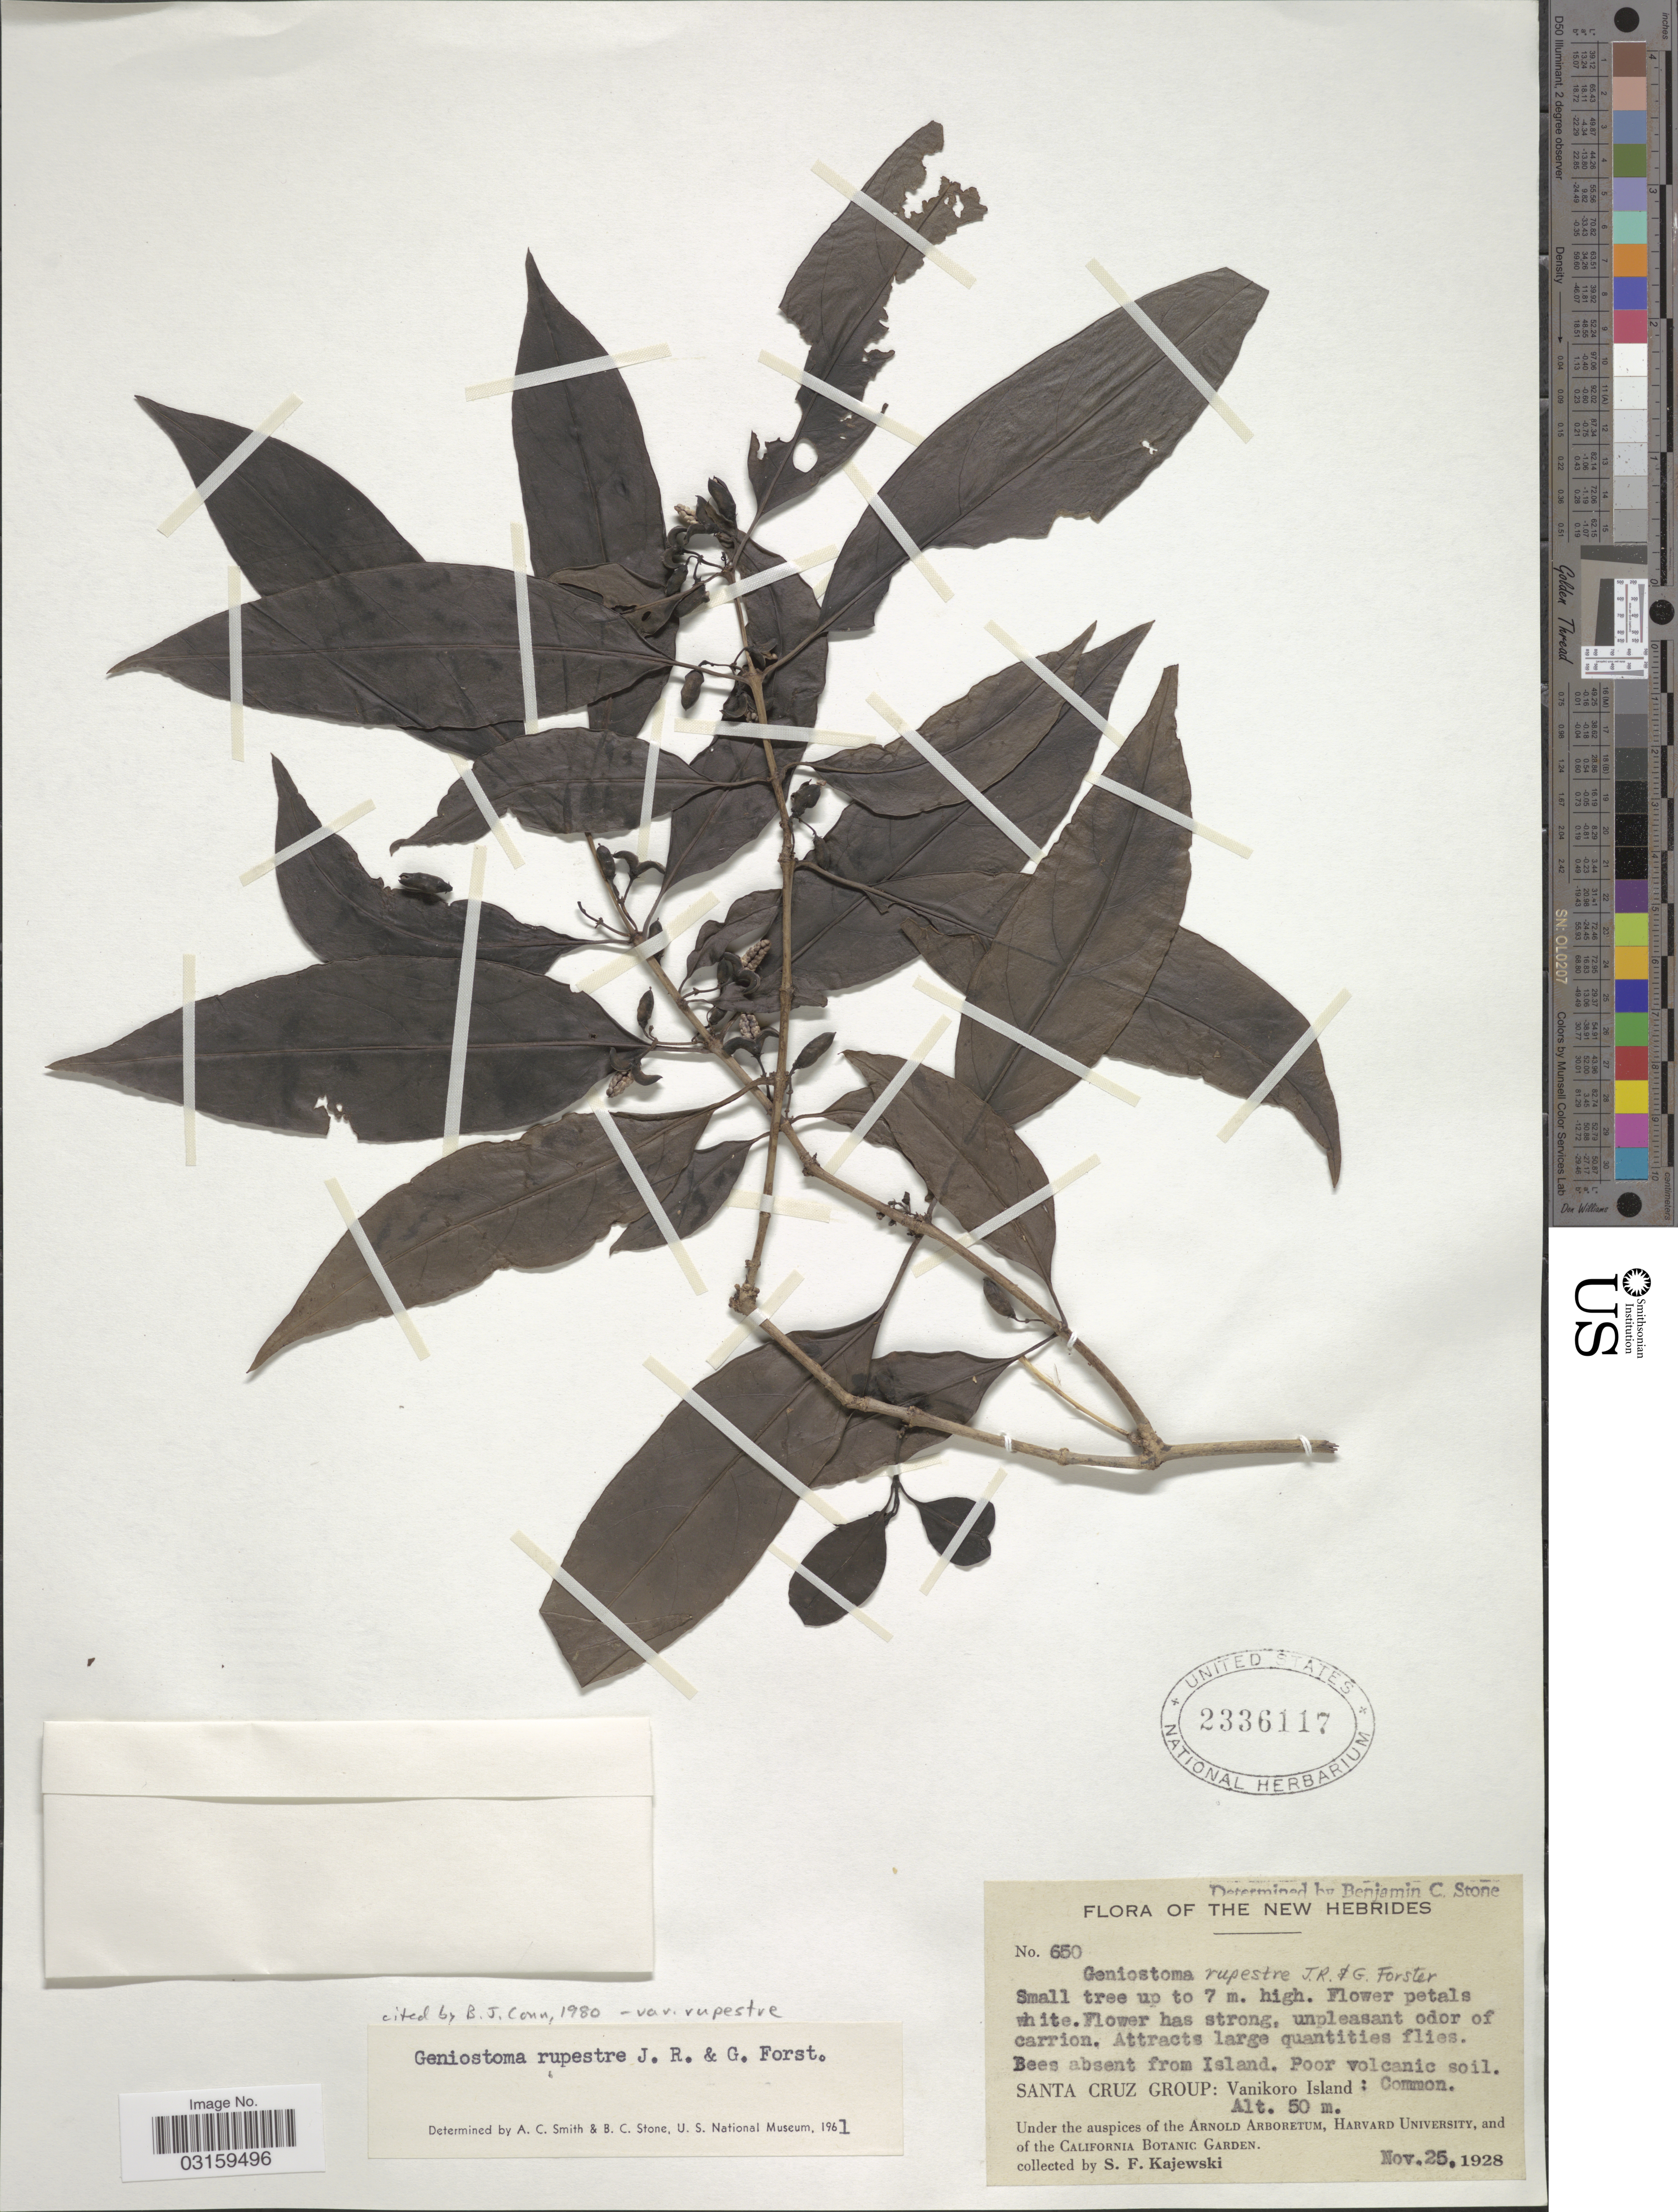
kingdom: Plantae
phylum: Tracheophyta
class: Magnoliopsida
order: Gentianales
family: Loganiaceae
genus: Geniostoma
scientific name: Geniostoma rupestre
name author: J.R. Forst. & G. Forst.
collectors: S. Kajewski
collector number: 650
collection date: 1928-11-25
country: Vanuatu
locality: New Hebrides. Santa Cruz Group: Vanikoro Island.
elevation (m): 50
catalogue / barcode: US 2336117